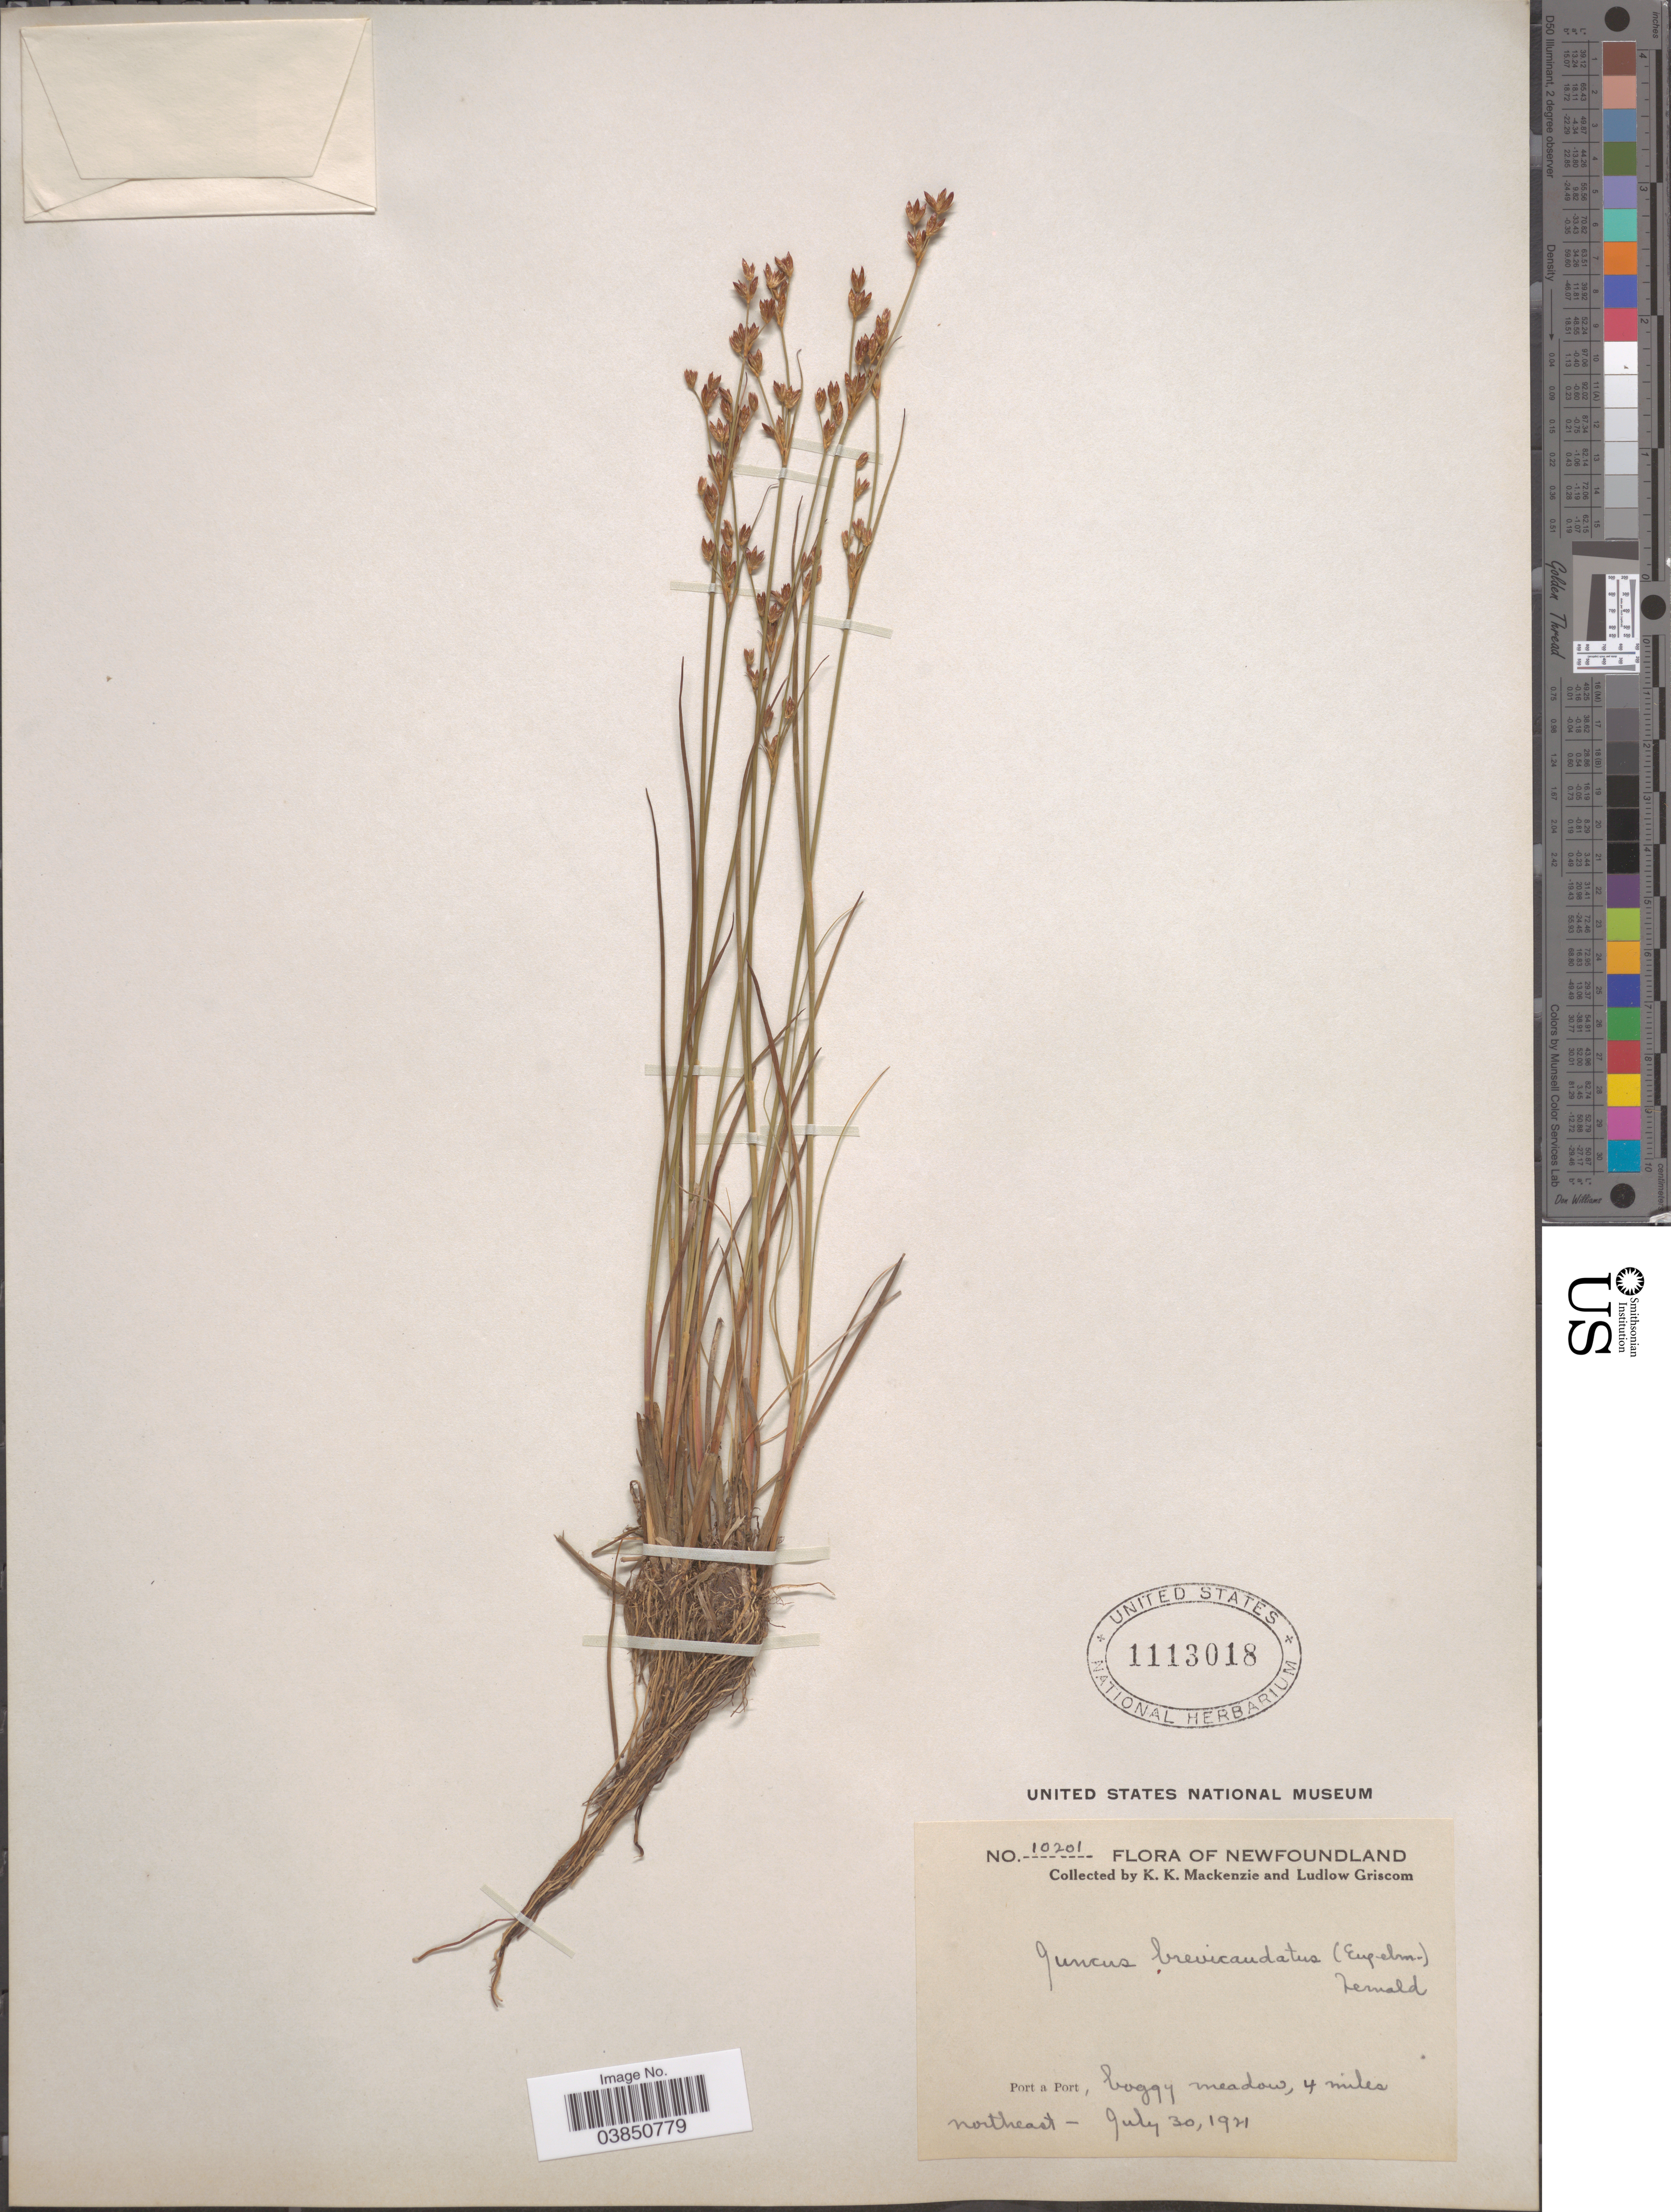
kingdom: Plantae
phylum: Tracheophyta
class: Liliopsida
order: Poales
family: Juncaceae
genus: Juncus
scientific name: Juncus brevicaudatus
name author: (Engelm.) Fernald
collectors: K. K. Mackenzie & L. Griscom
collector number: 10201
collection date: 1921-07-30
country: Canada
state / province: Newfoundland and Labrador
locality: Port a Port, boggy meadow, 4 miles northeast.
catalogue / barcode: US 1113018